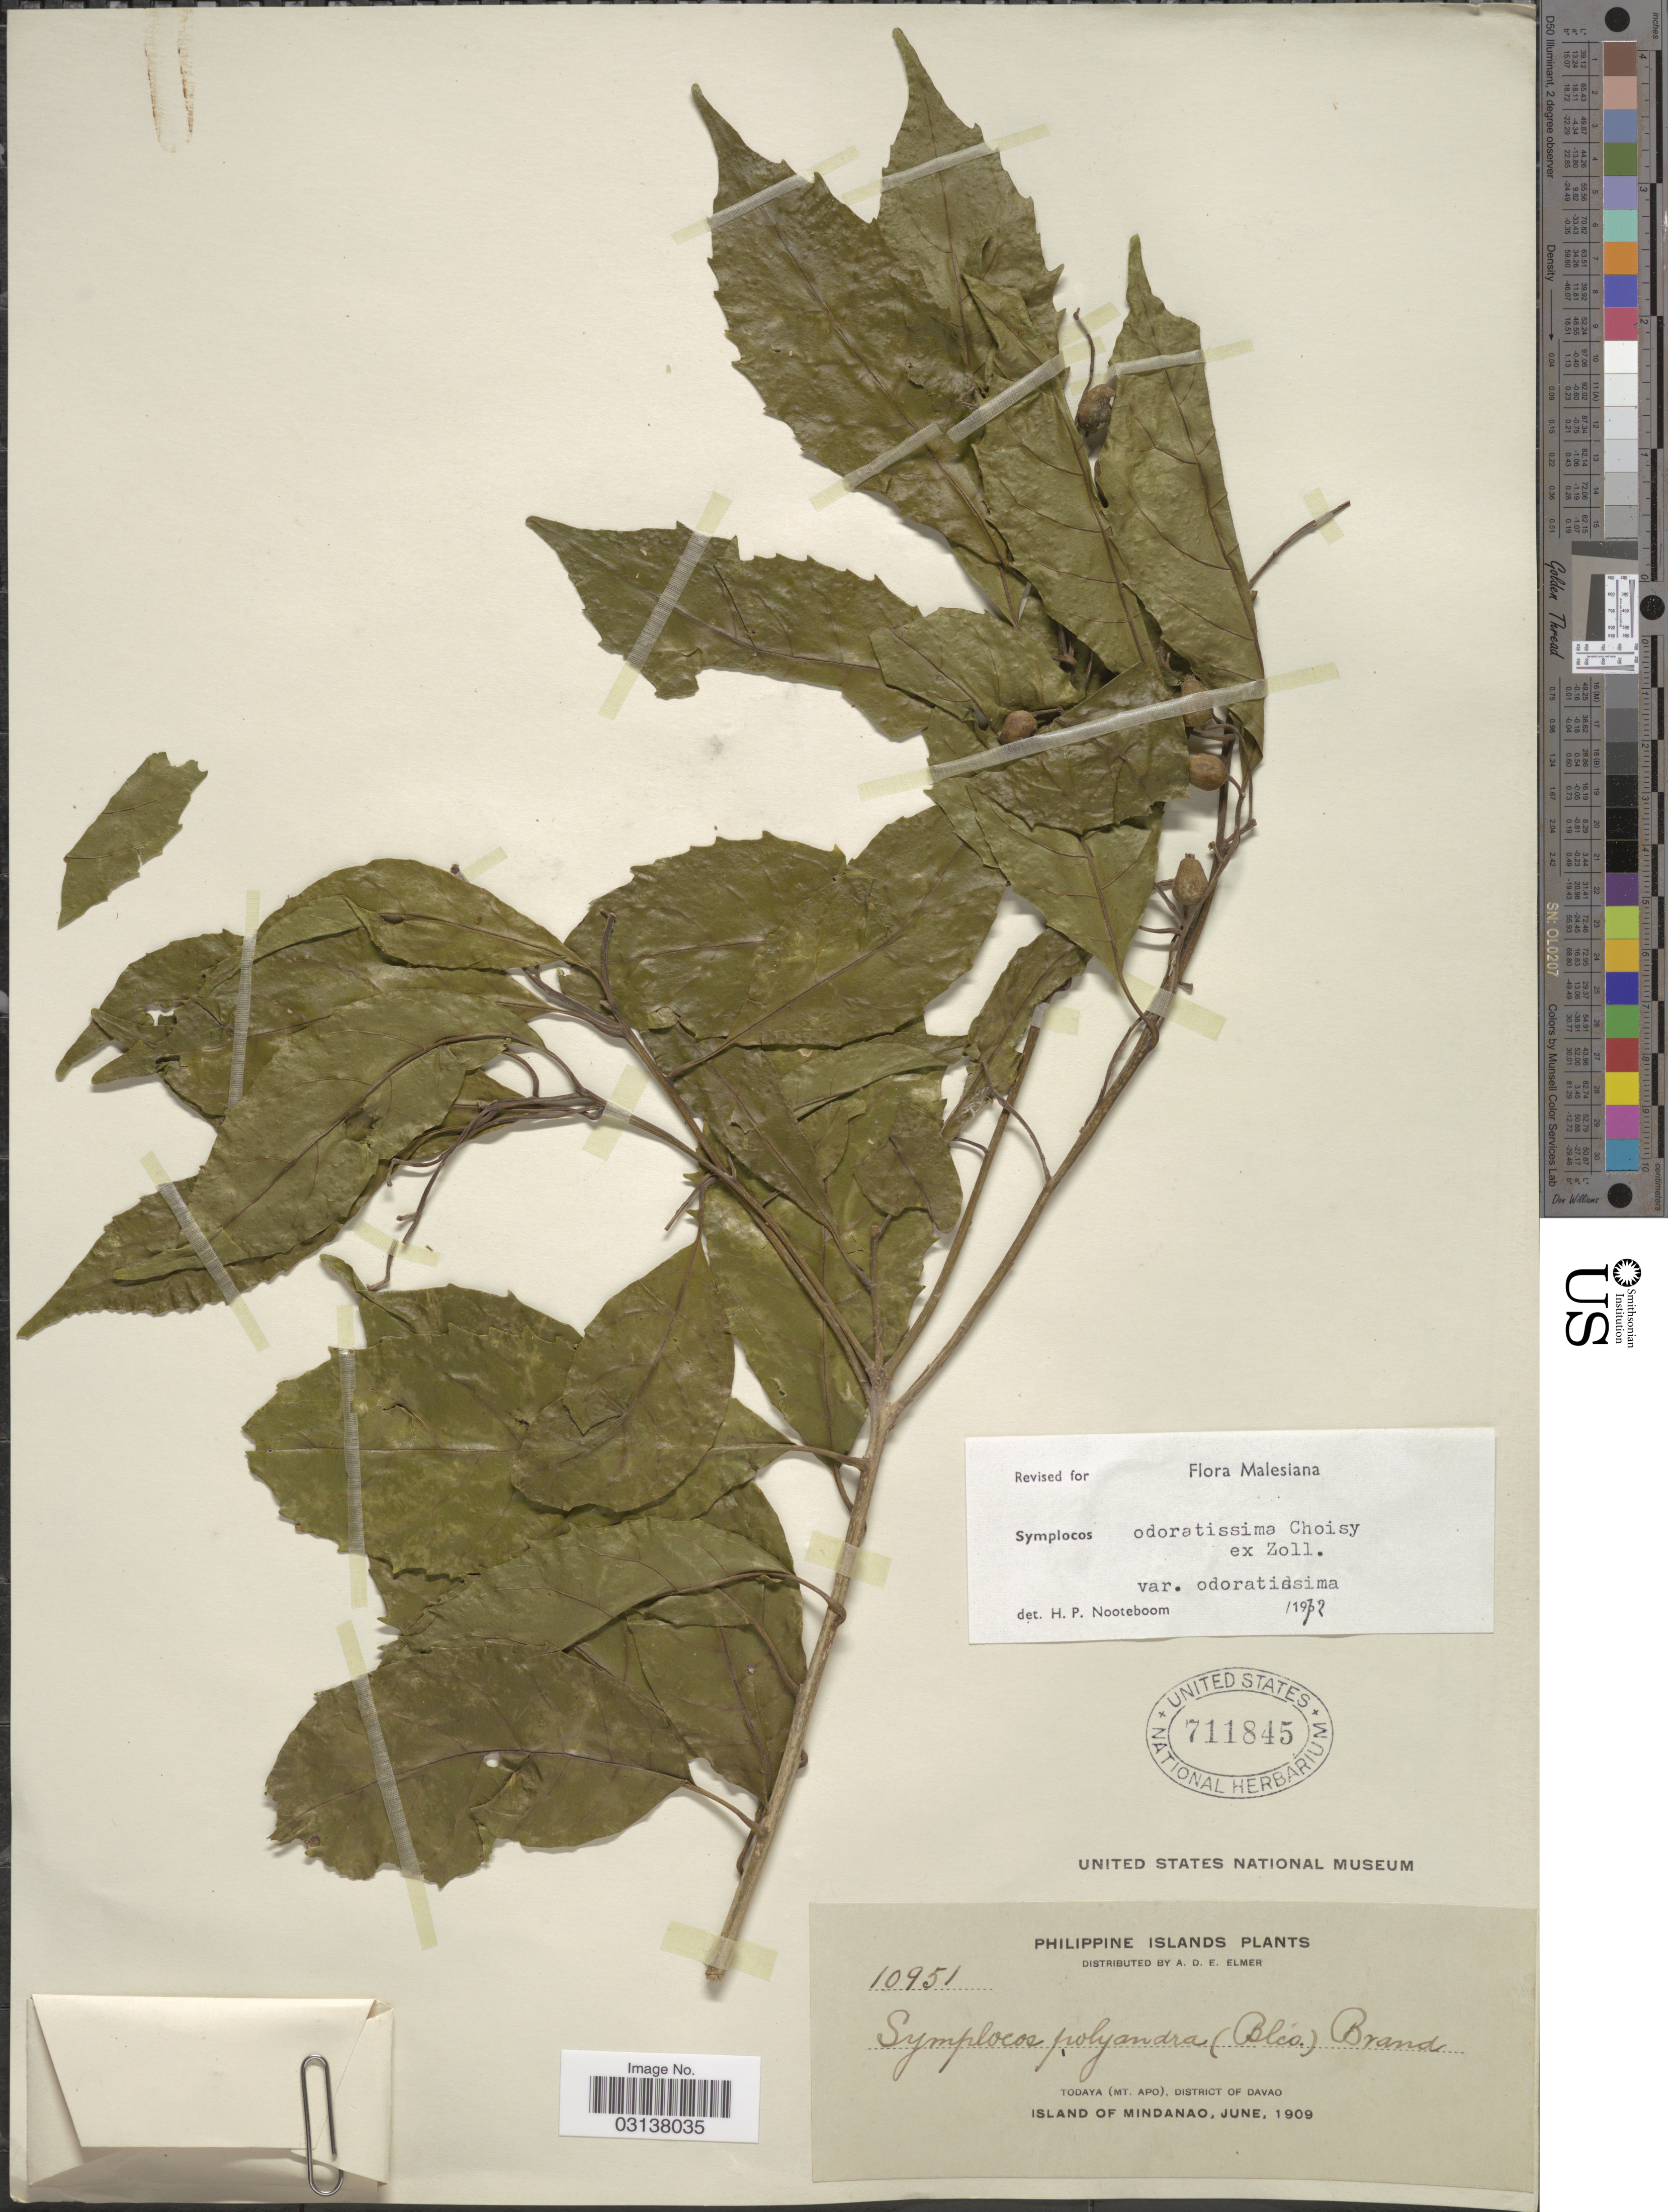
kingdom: Plantae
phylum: Tracheophyta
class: Magnoliopsida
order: Ericales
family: Symplocaceae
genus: Symplocos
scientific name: Symplocos odoratissima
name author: (Blume) Choisy ex Zoll.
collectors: A. D. E. Elmer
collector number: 10951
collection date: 1909-06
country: Philippines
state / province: Davao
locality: Philippine Islands. Todaya (Mt. Apo), District of Davao. Island of Mindanao.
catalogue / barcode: US 711845